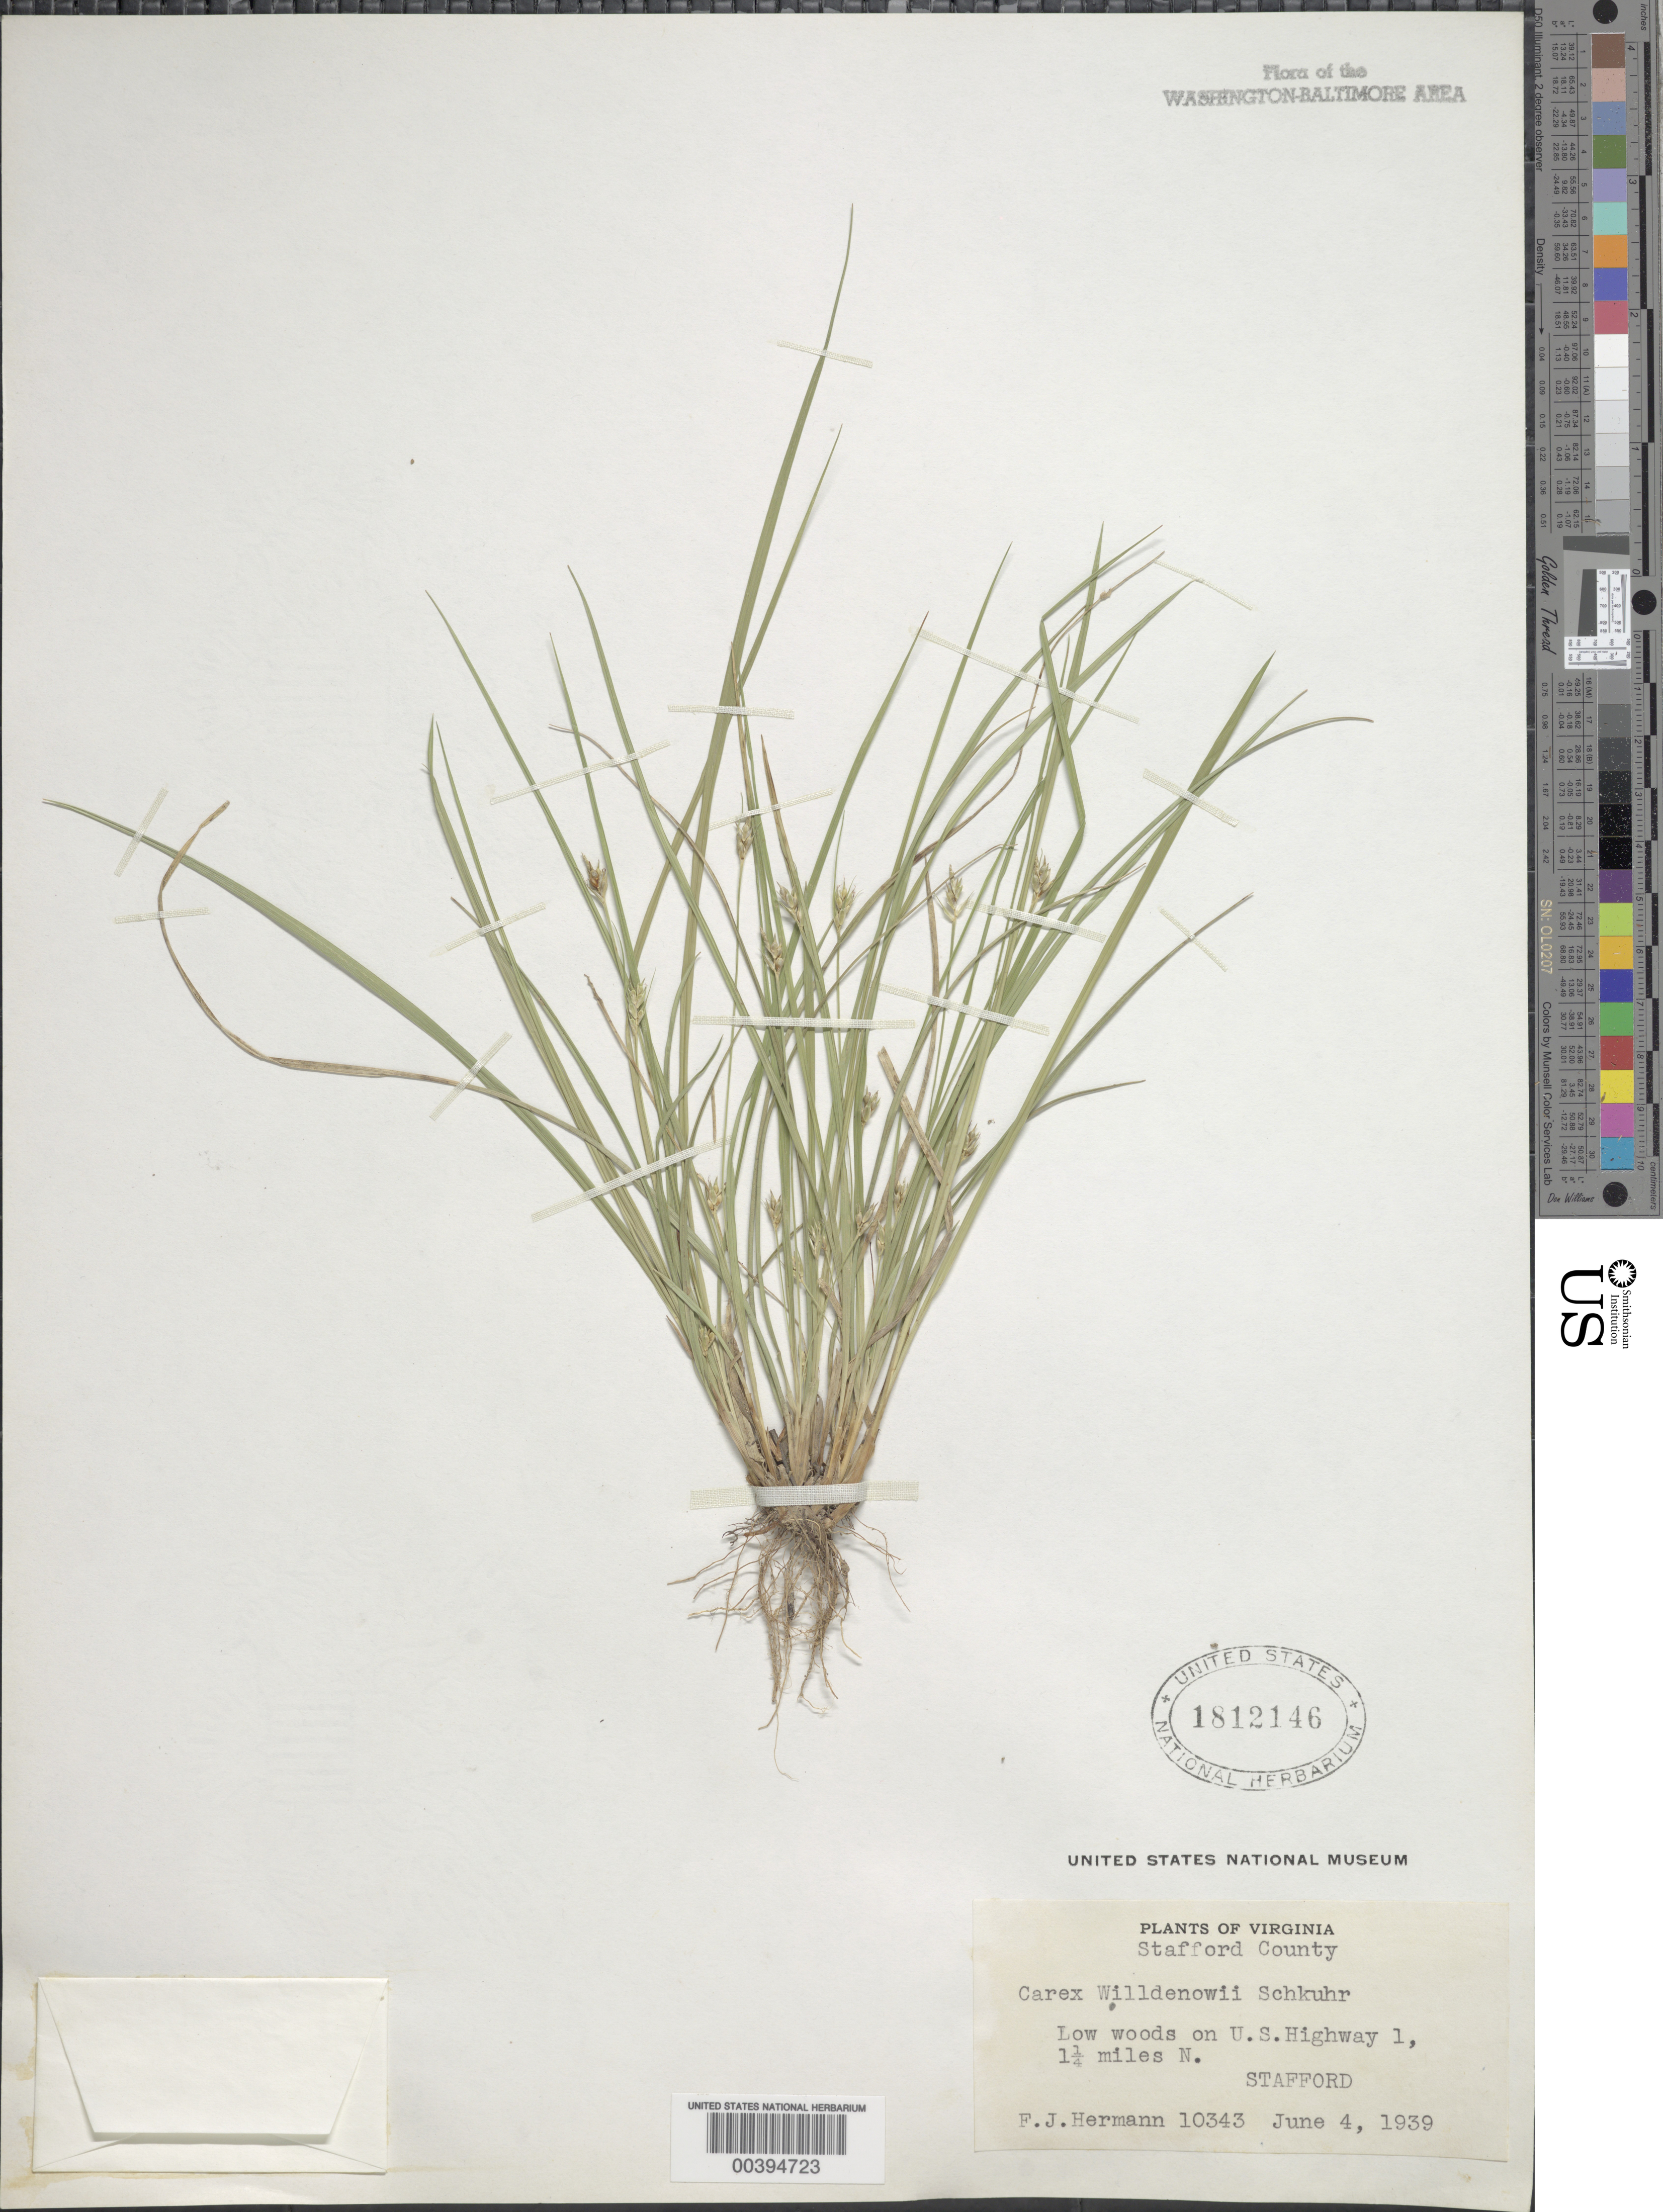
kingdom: Plantae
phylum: Tracheophyta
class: Liliopsida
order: Poales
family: Cyperaceae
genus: Carex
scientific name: Carex willdenowii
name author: Willd.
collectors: F. J. Hermann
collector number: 10343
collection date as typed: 04 Jun 1939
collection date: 1939-06-04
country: United States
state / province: Virginia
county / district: Stafford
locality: US Highway 1, north of Stafford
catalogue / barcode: US 1812146